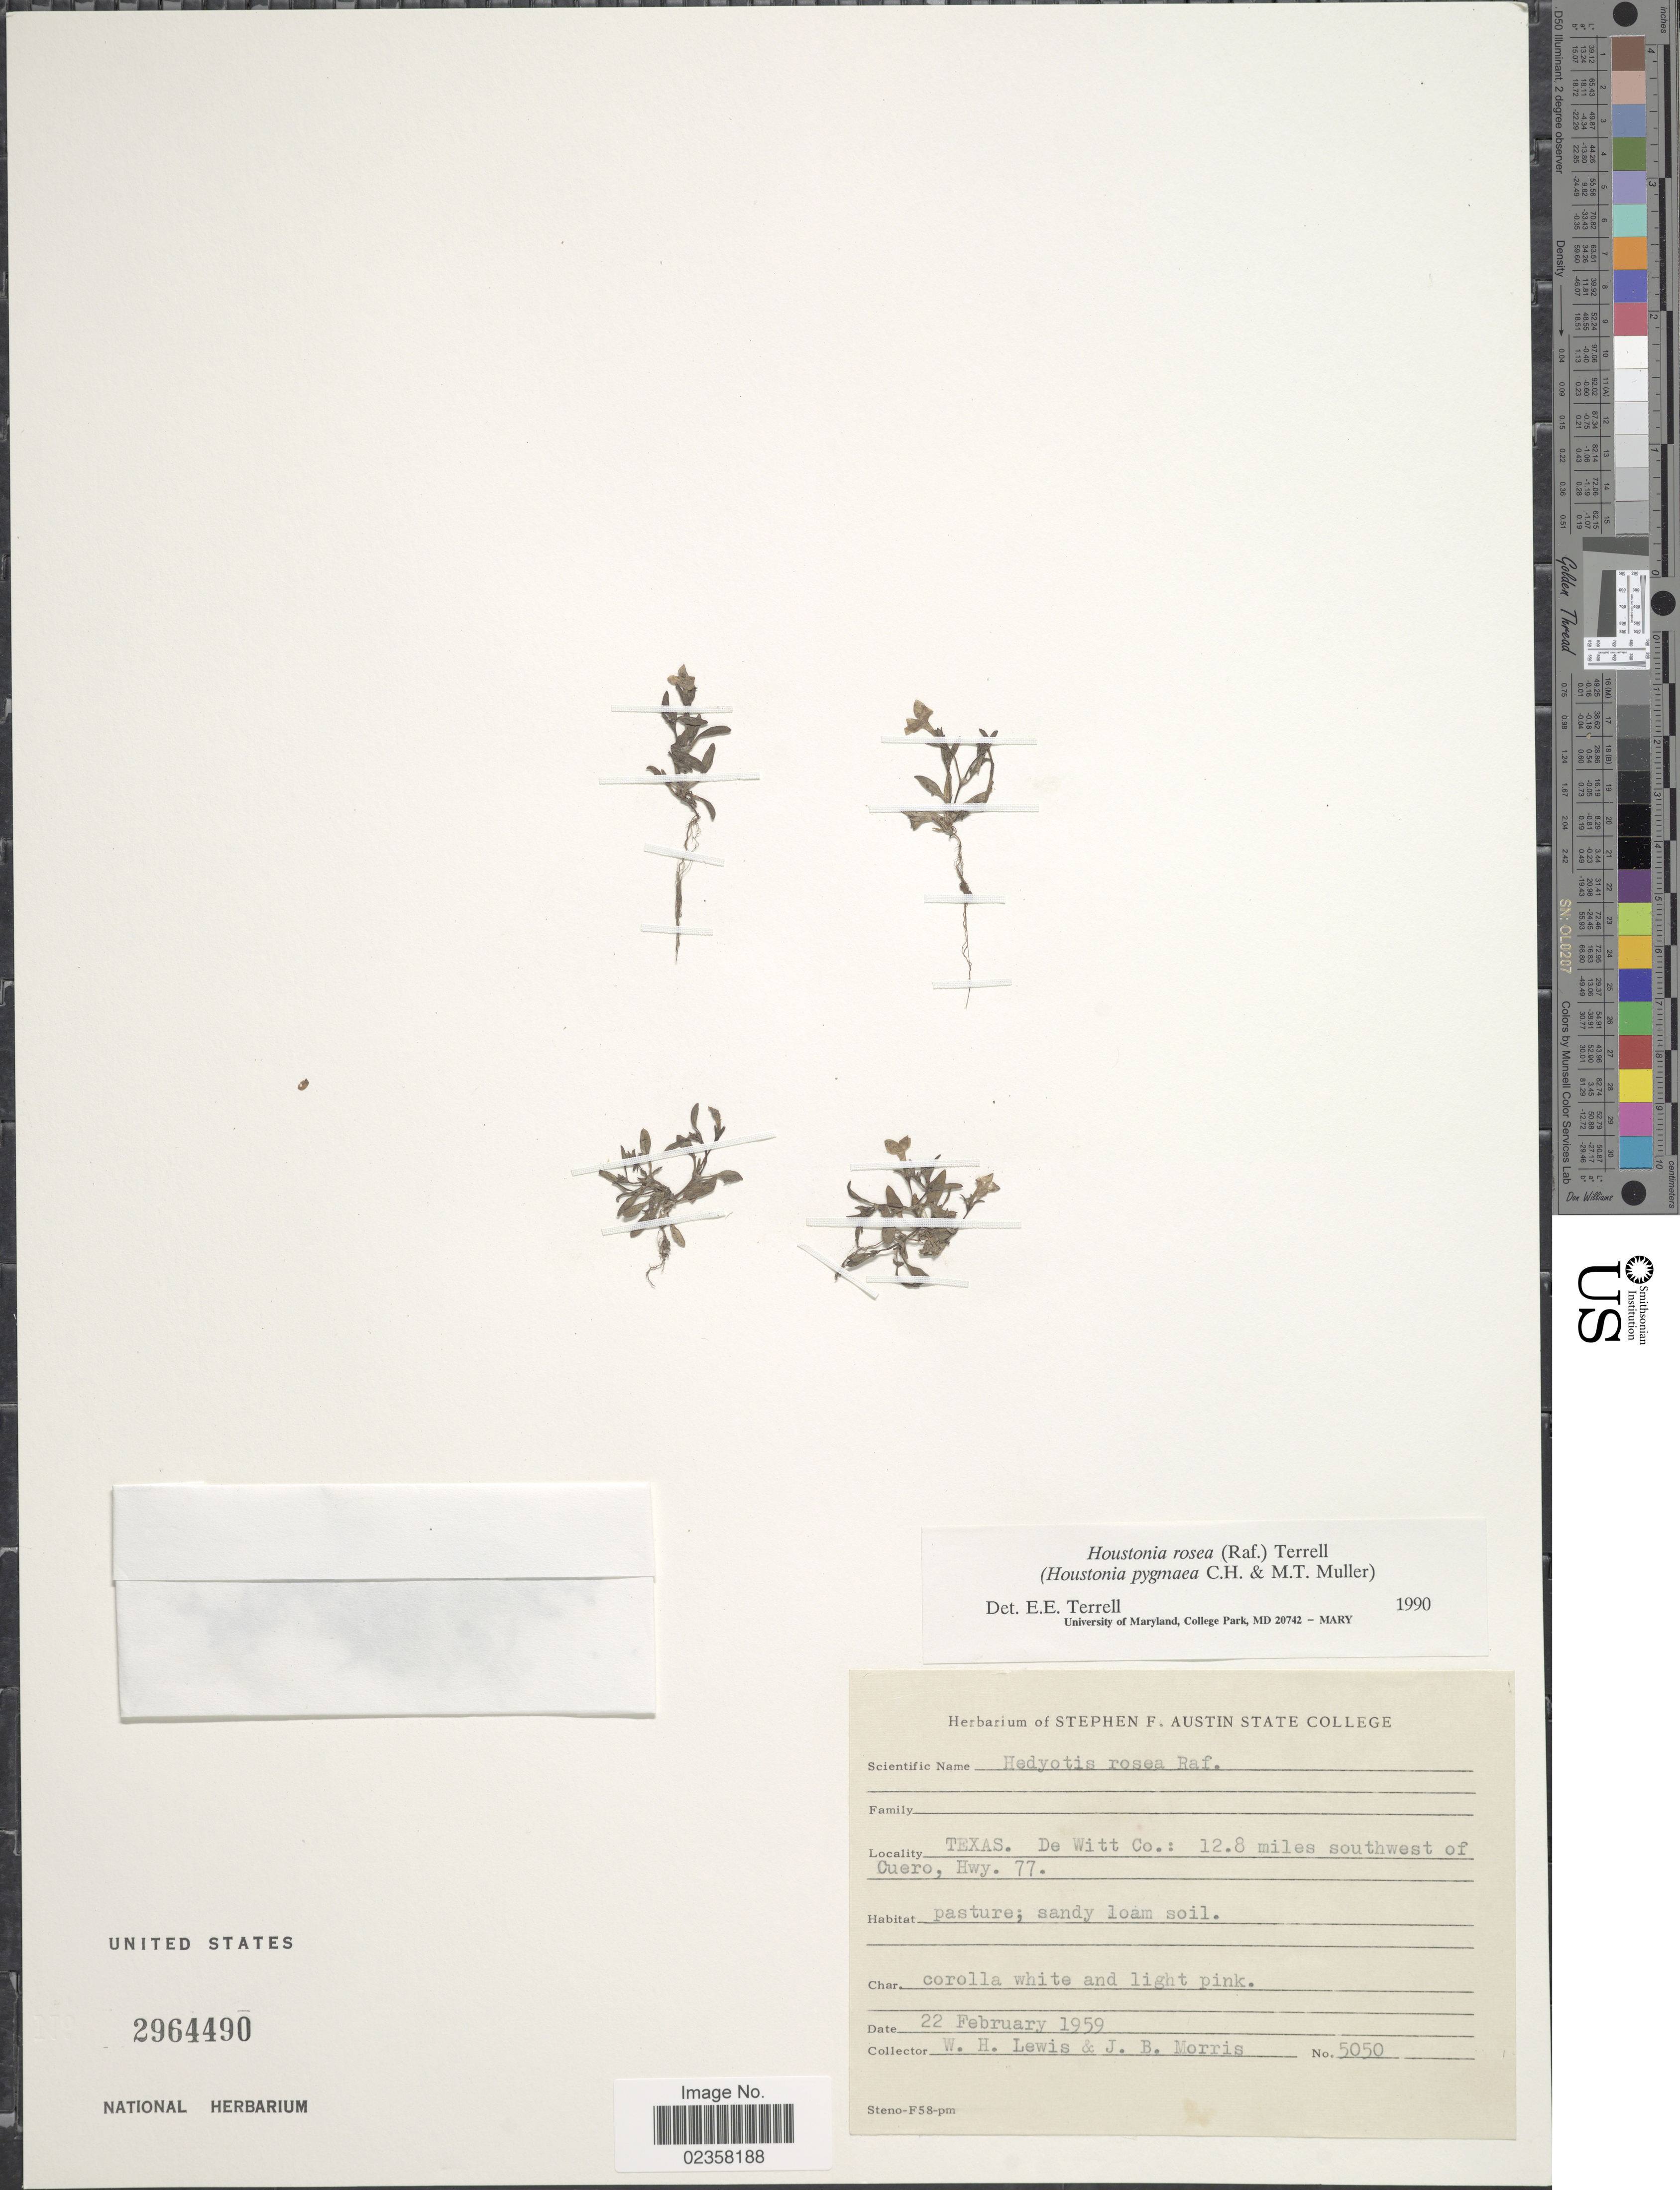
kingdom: Plantae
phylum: Tracheophyta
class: Magnoliopsida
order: Gentianales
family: Rubiaceae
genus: Houstonia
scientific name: Houstonia rosea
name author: (Raf.) Terrell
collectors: W. H. Lewis & J. Morris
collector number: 5050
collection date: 1959-02-22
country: United States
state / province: Texas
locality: De Witt Co.: 12.8 miles southwest of Cuero, Hwy. 77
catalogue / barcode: US 2964490